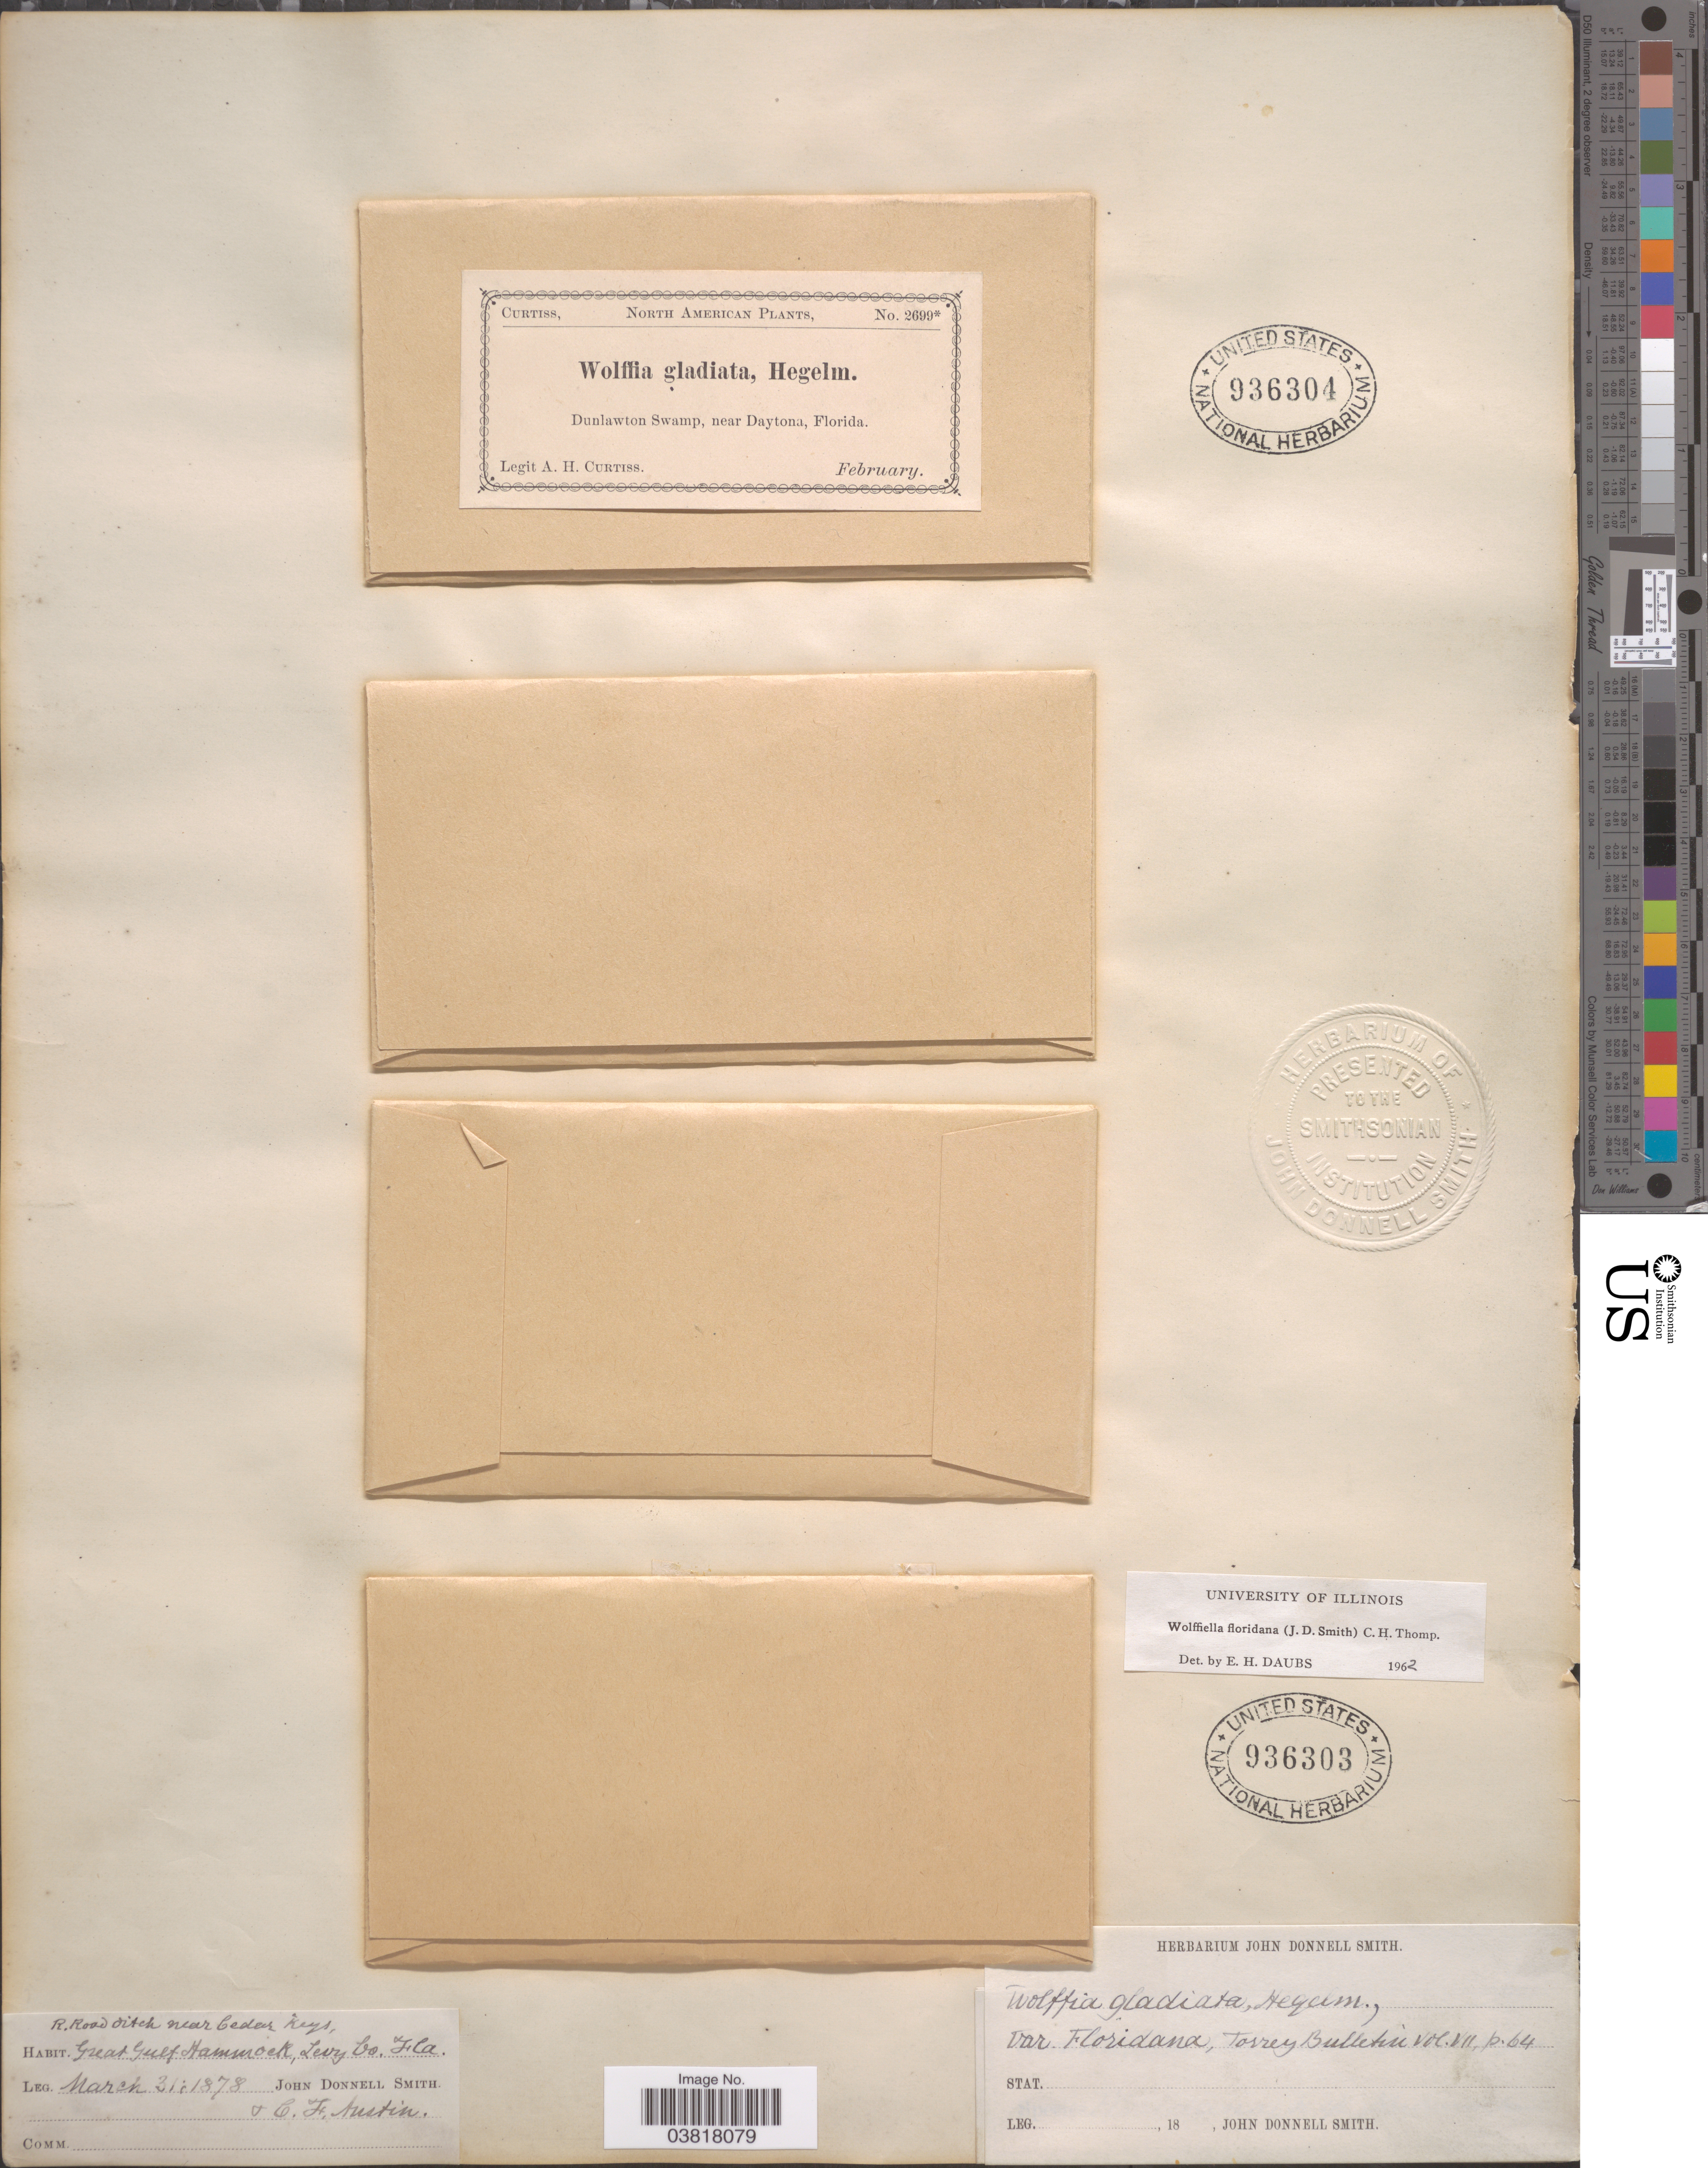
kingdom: Plantae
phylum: Tracheophyta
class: Liliopsida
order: Alismatales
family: Araceae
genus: Wolffiella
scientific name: Wolffiella floridana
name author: (Donn. Sm.) C.H. Thomps.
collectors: A. H. Curtiss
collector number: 2699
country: United States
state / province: Florida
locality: Dunlawton Swamp, near Daytona.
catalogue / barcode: US 936304-2